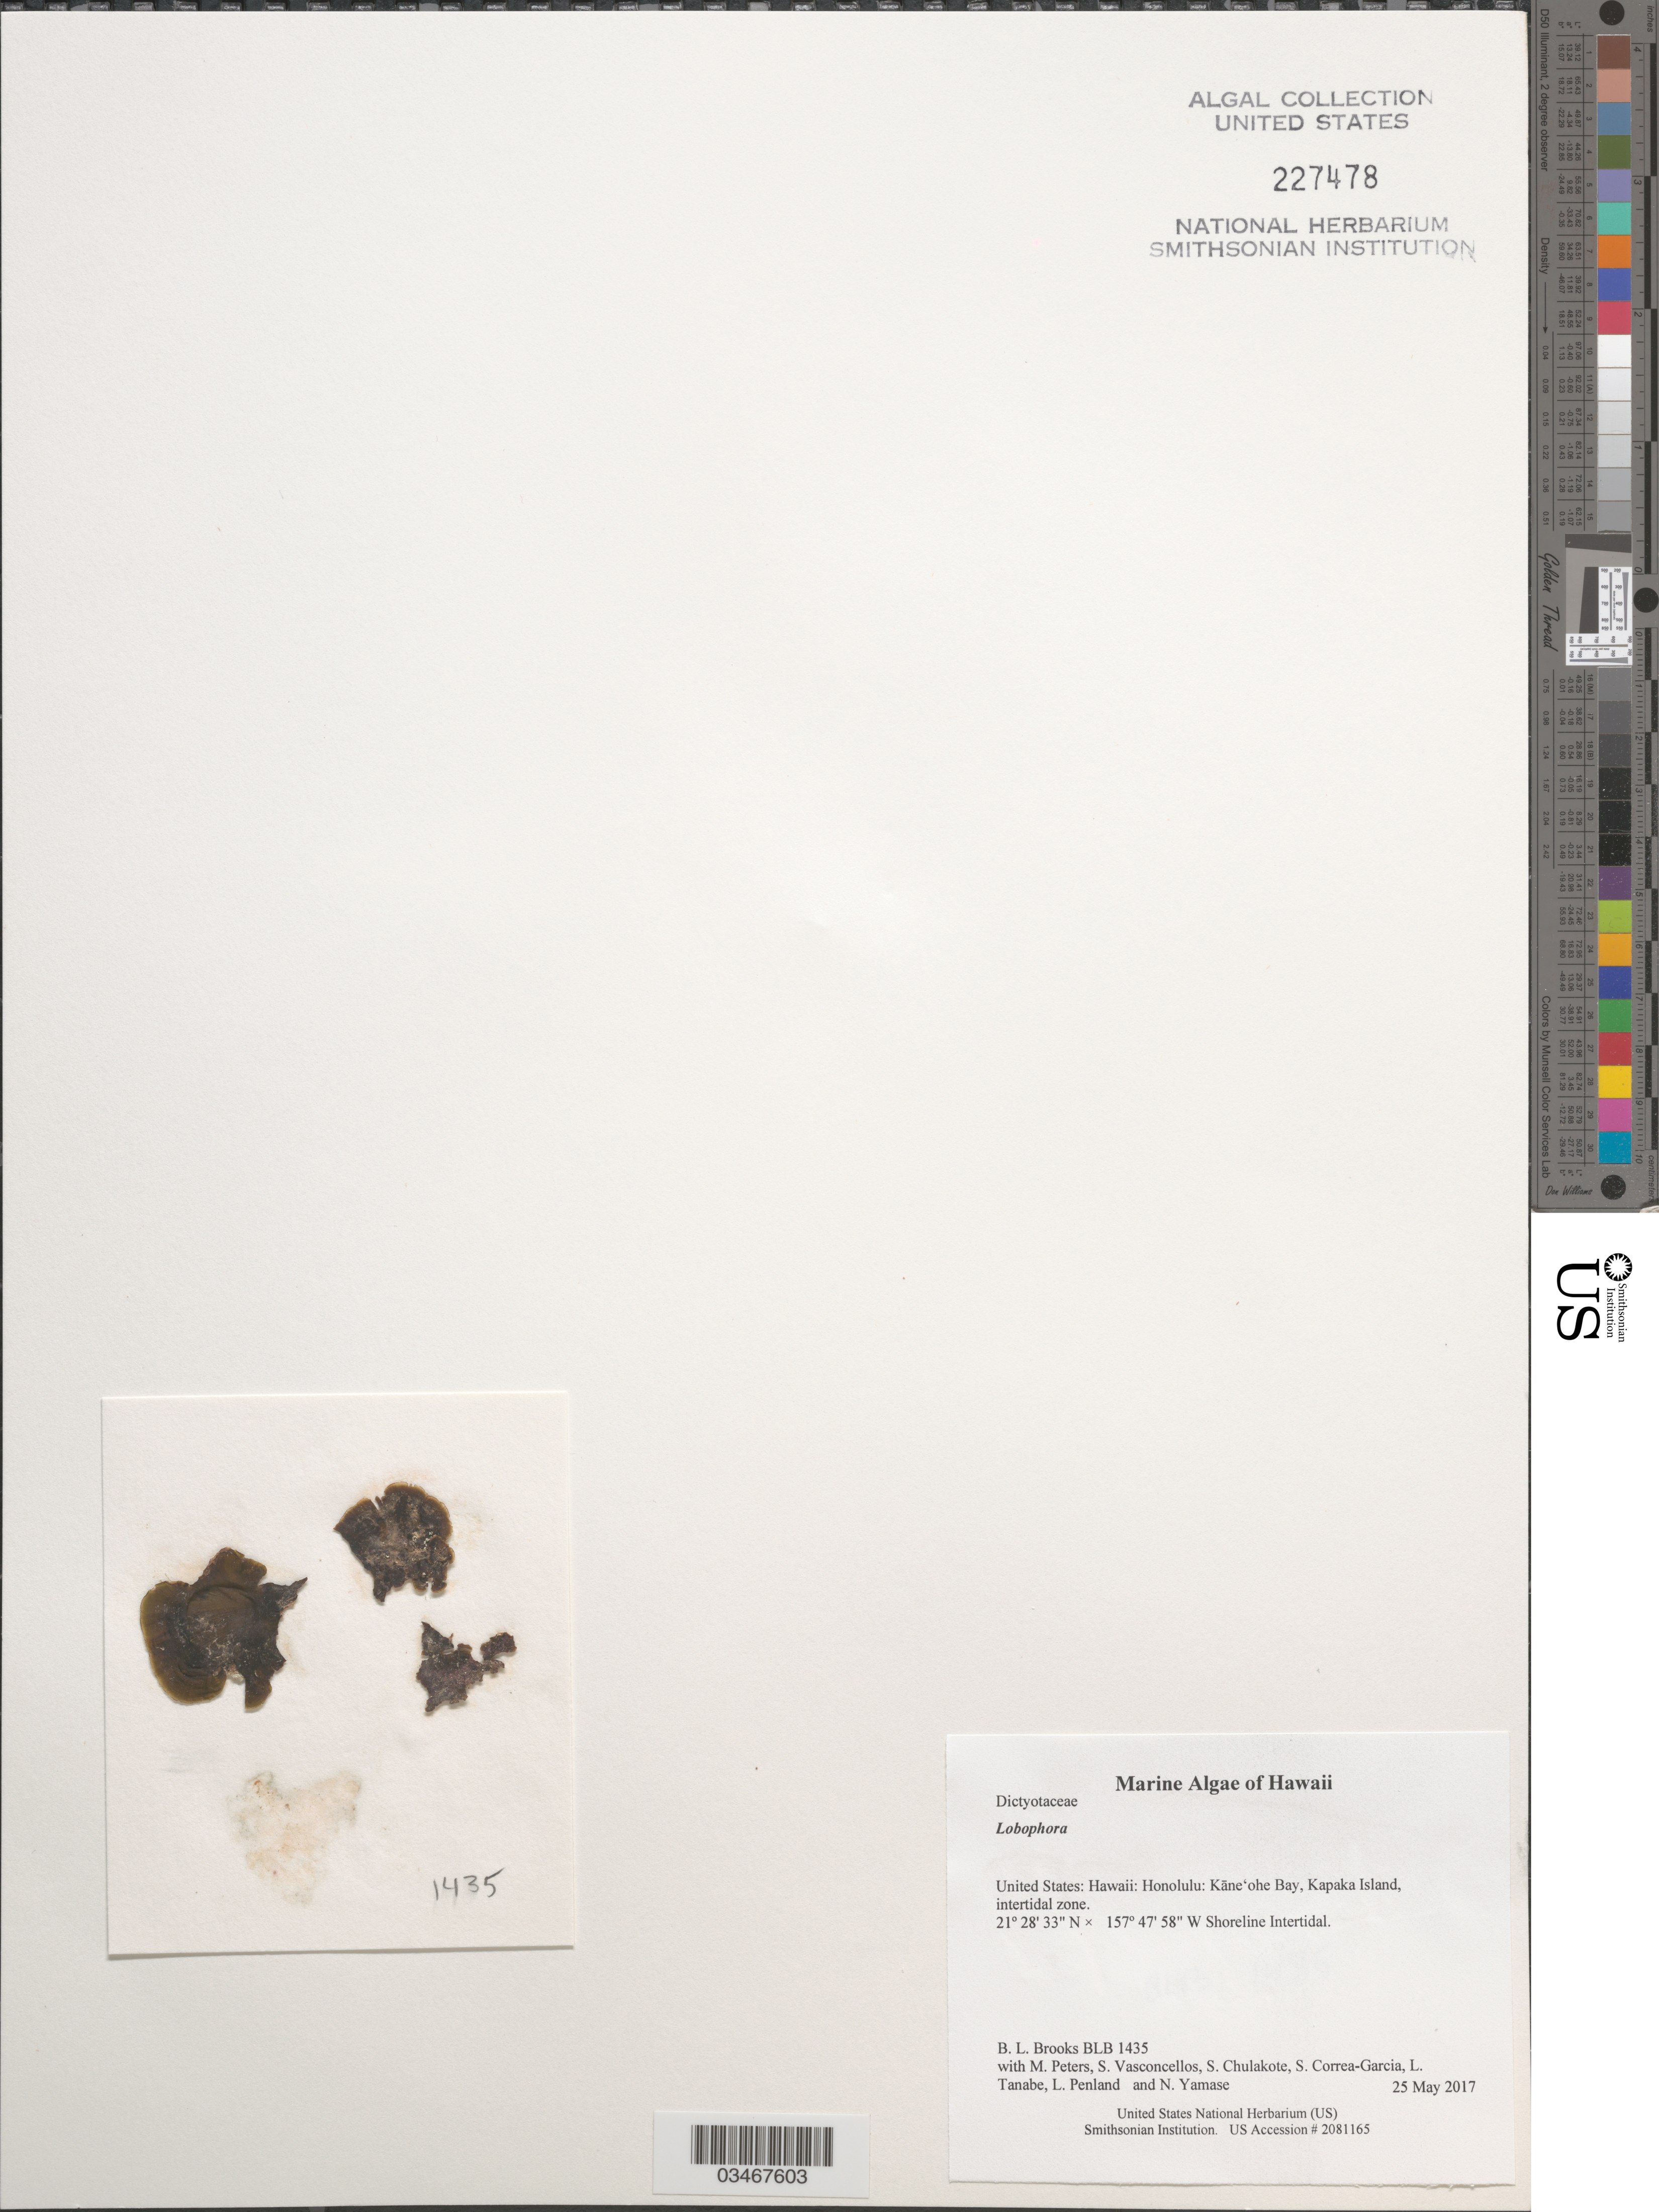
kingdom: Chromista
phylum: Ochrophyta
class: Phaeophyceae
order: Dictyotales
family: Dictyotaceae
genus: Lobophora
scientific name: Lobophora sp.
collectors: B. Brooks, M. Peters, S. Vasconcellos, S. Chulakote & et al.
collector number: BLB 1435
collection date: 2017-05-25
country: United States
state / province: Hawaii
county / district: Honolulu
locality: Honolulu: Kāne'ohe Bay, Kapaka Island, intertidal zone.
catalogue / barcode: US 227478